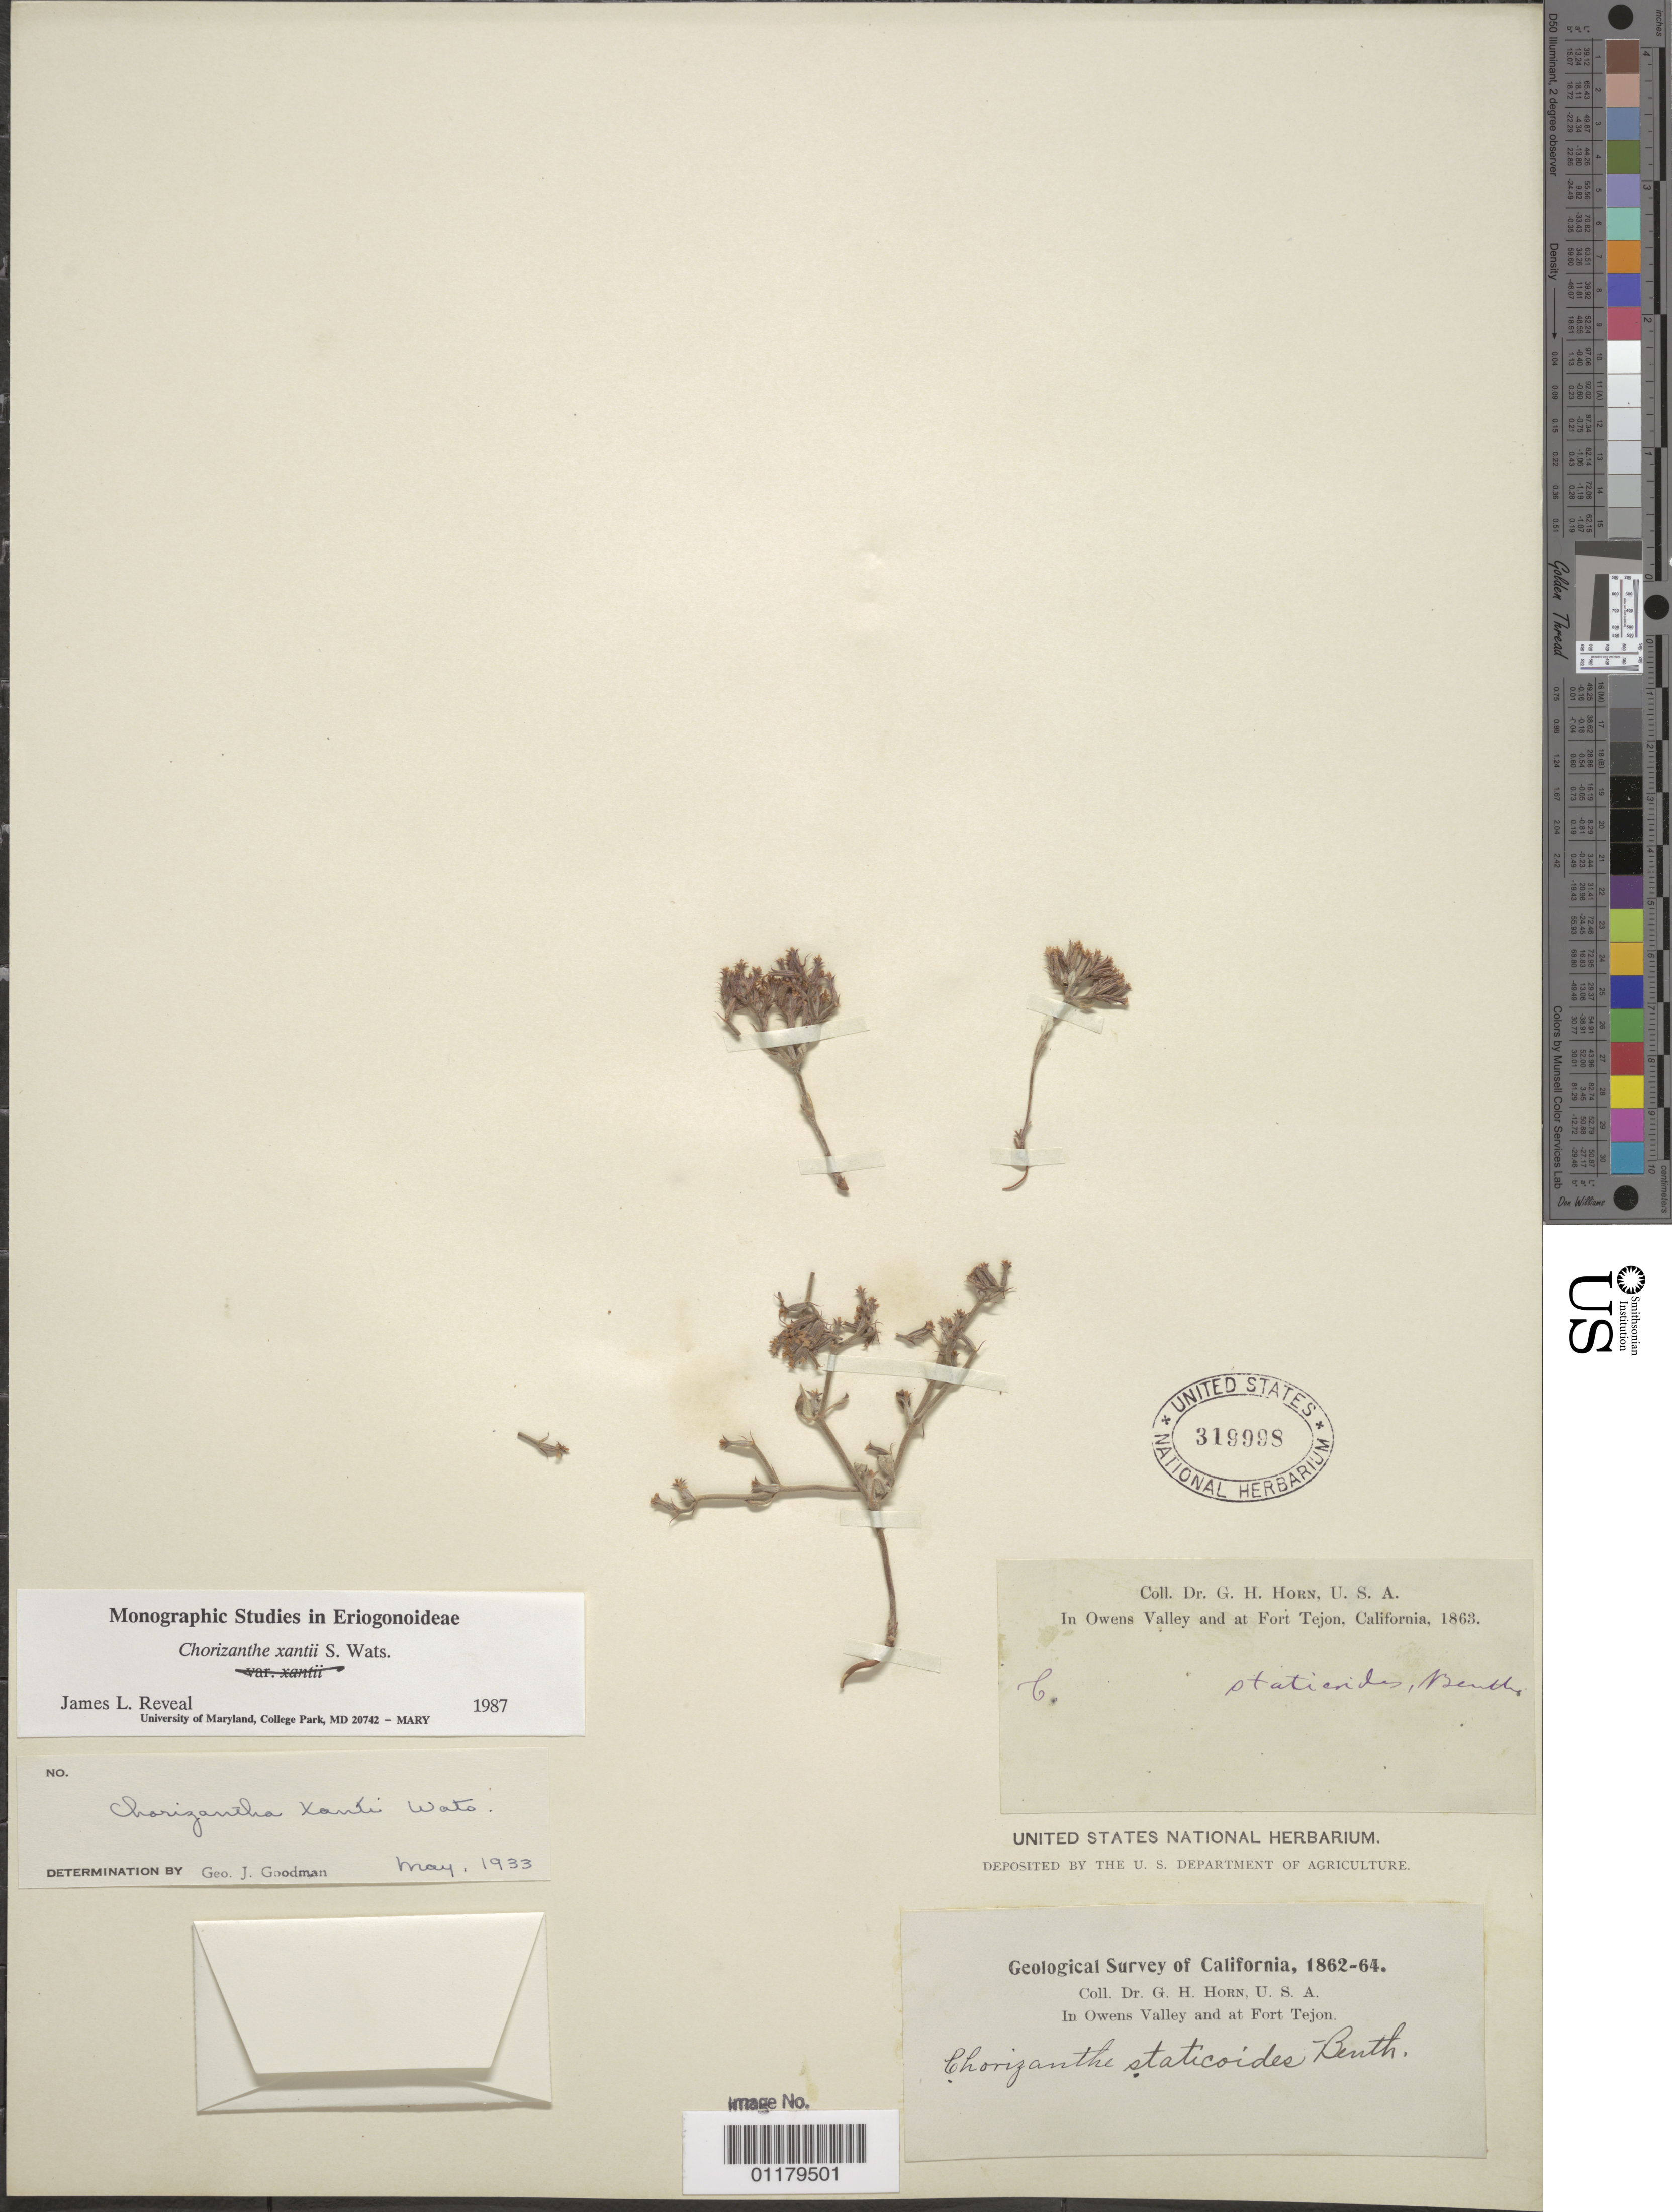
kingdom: Plantae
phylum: Tracheophyta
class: Magnoliopsida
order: Caryophyllales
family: Polygonaceae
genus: Chorizanthe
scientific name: Chorizanthe xanti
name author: S. Watson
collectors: G. Horn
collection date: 1862/1864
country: United States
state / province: California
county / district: Kern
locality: In Owens Valley and at Fort Tejon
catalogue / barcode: US 319998